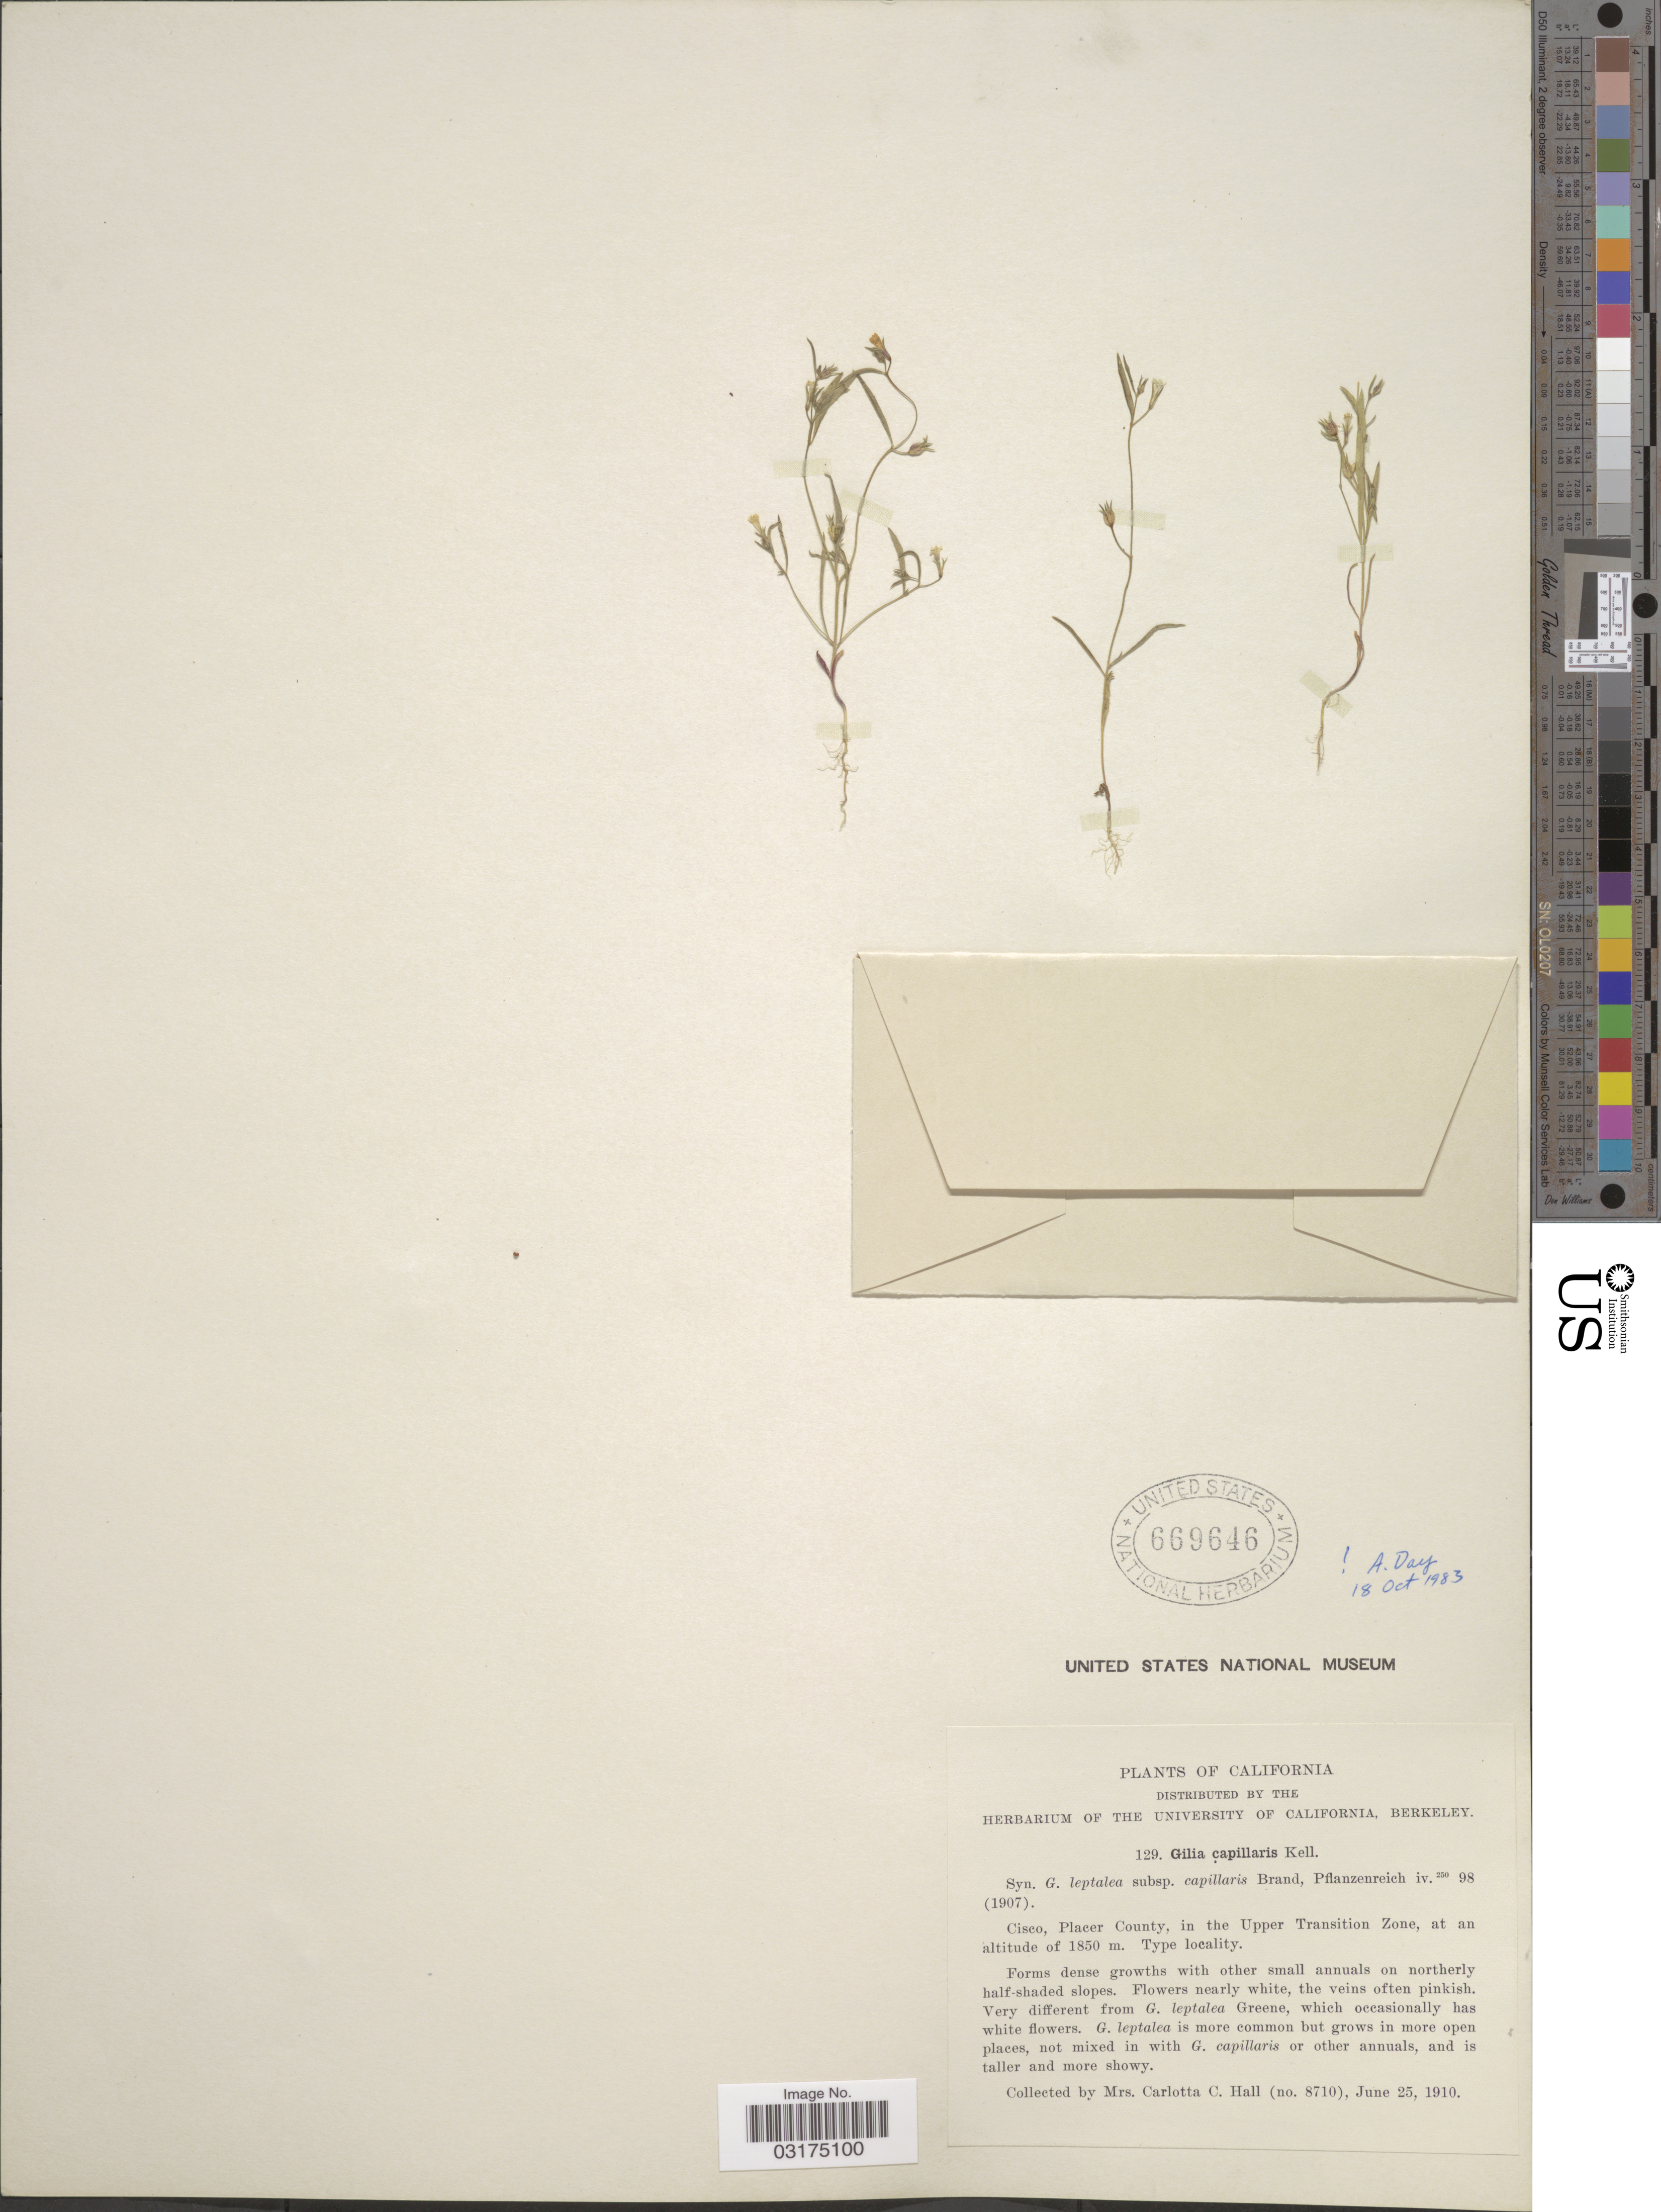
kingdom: Plantae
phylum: Tracheophyta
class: Magnoliopsida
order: Ericales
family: Polemoniaceae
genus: Navarretia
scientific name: Navarretia capillaris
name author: (Kellogg) Kuntze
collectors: C. C. Hall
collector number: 8710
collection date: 1910-06-25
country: United States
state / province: California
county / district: Placer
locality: Cisco, Placer County, in the Upper Transition Zone.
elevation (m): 1850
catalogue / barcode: US 669646